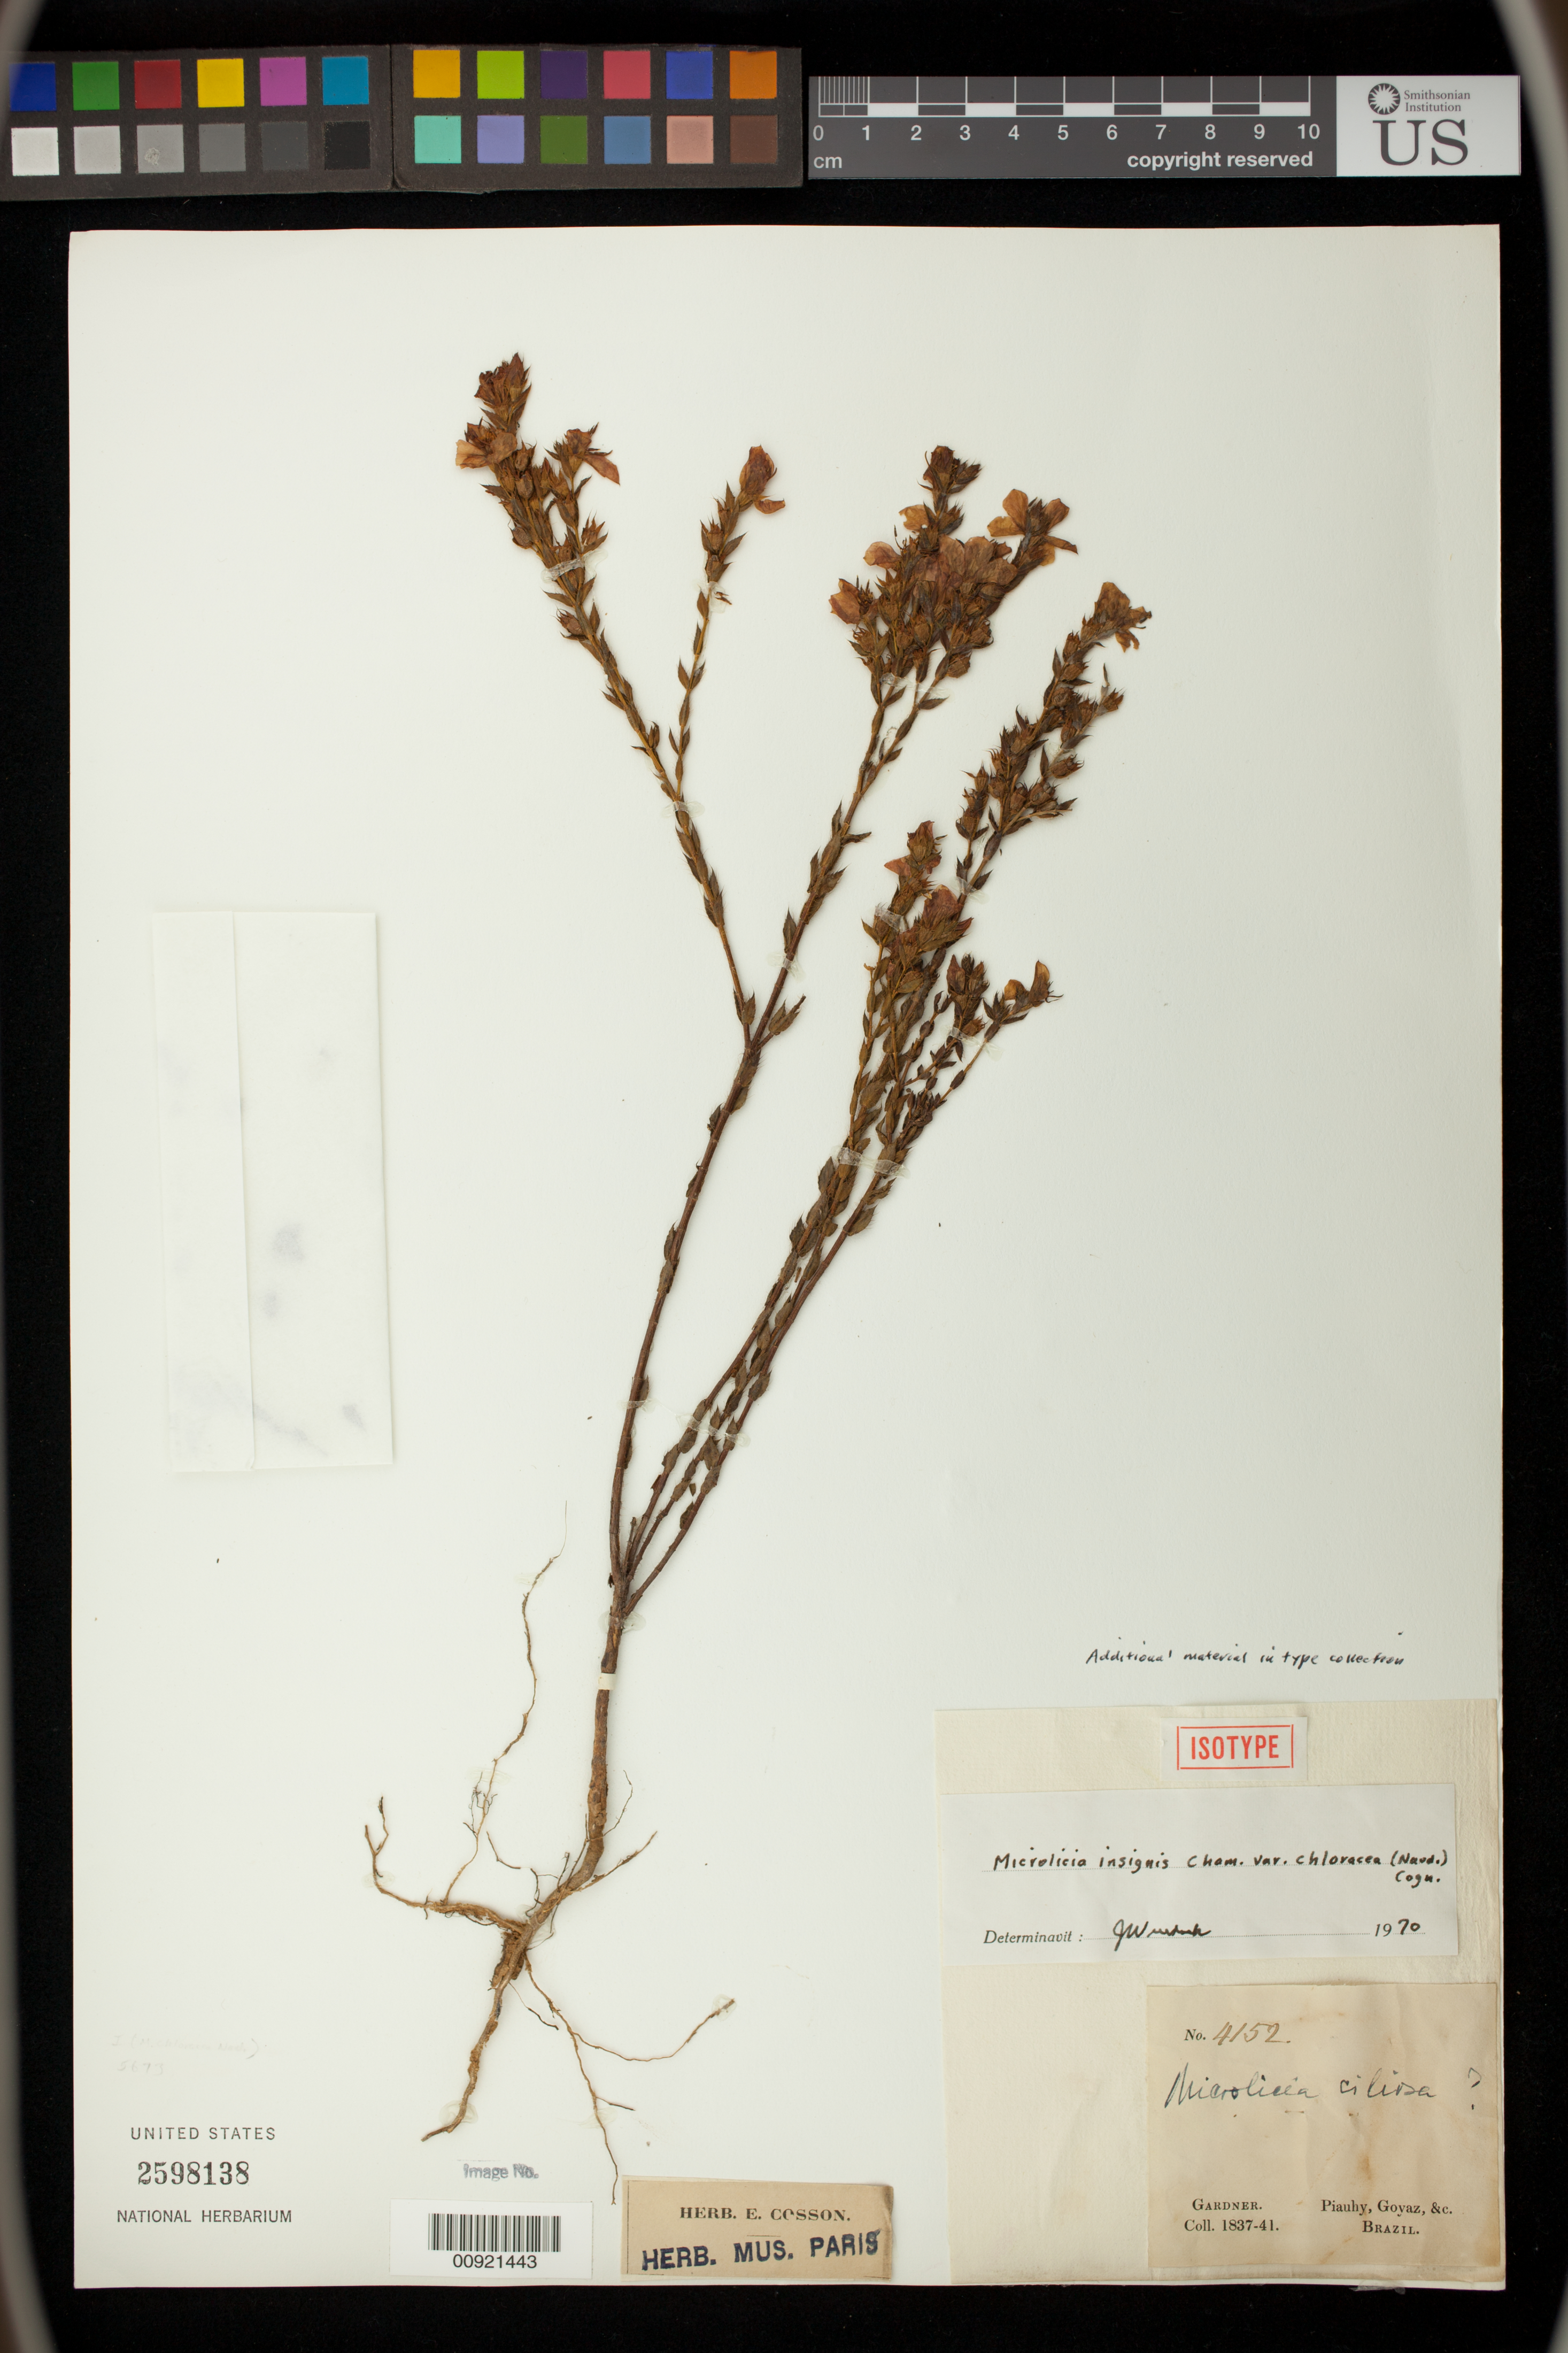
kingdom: Plantae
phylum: Tracheophyta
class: Magnoliopsida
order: Myrtales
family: Melastomataceae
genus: Microlicia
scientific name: Microlicia chloracea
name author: Naudin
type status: Isotype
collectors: G. Gardner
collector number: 4152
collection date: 1837/1841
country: Brazil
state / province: Goiás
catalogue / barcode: US 2598138